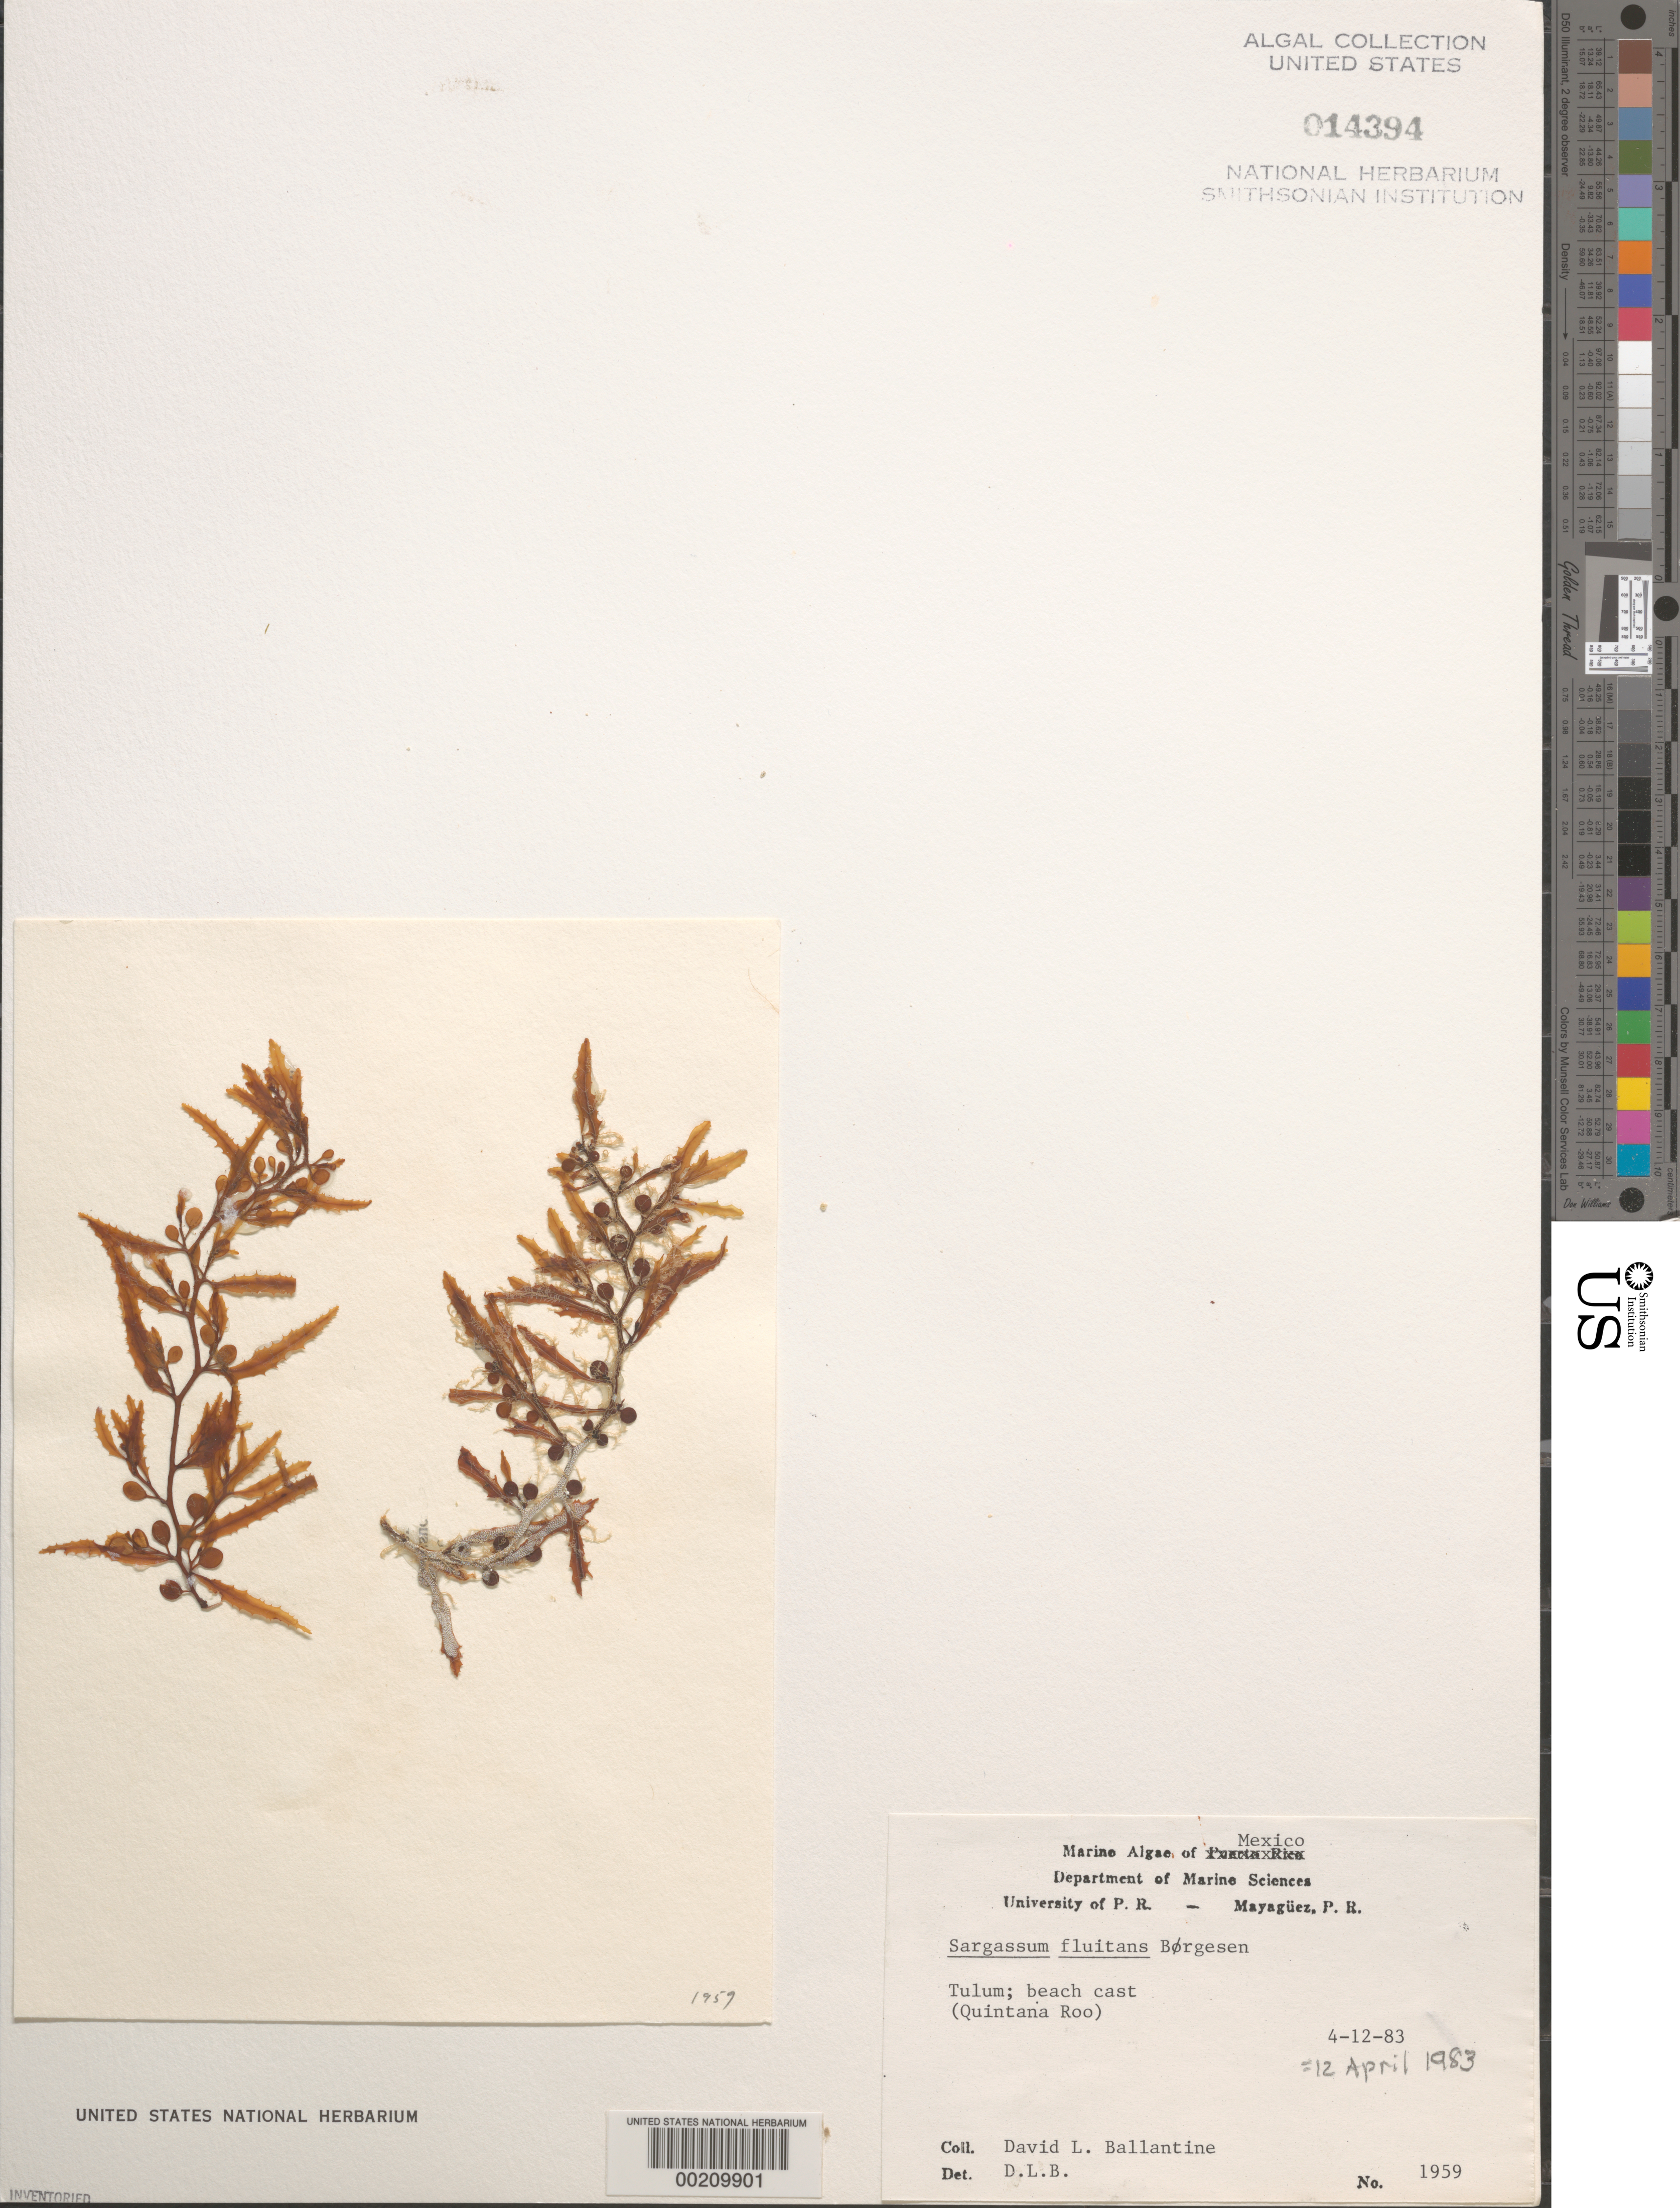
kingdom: Chromista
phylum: Ochrophyta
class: Phaeophyceae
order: Fucales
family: Sargassaceae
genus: Sargassum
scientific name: Sargassum fluitans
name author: (Børgesen) Børgesen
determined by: Ballantine, D. L.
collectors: D.L. Ballantine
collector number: DLB 1959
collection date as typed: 12 Apr 1983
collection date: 1983-04-12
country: Mexico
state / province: Quintana Roo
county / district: Tulum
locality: Tulum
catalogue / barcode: US 14394